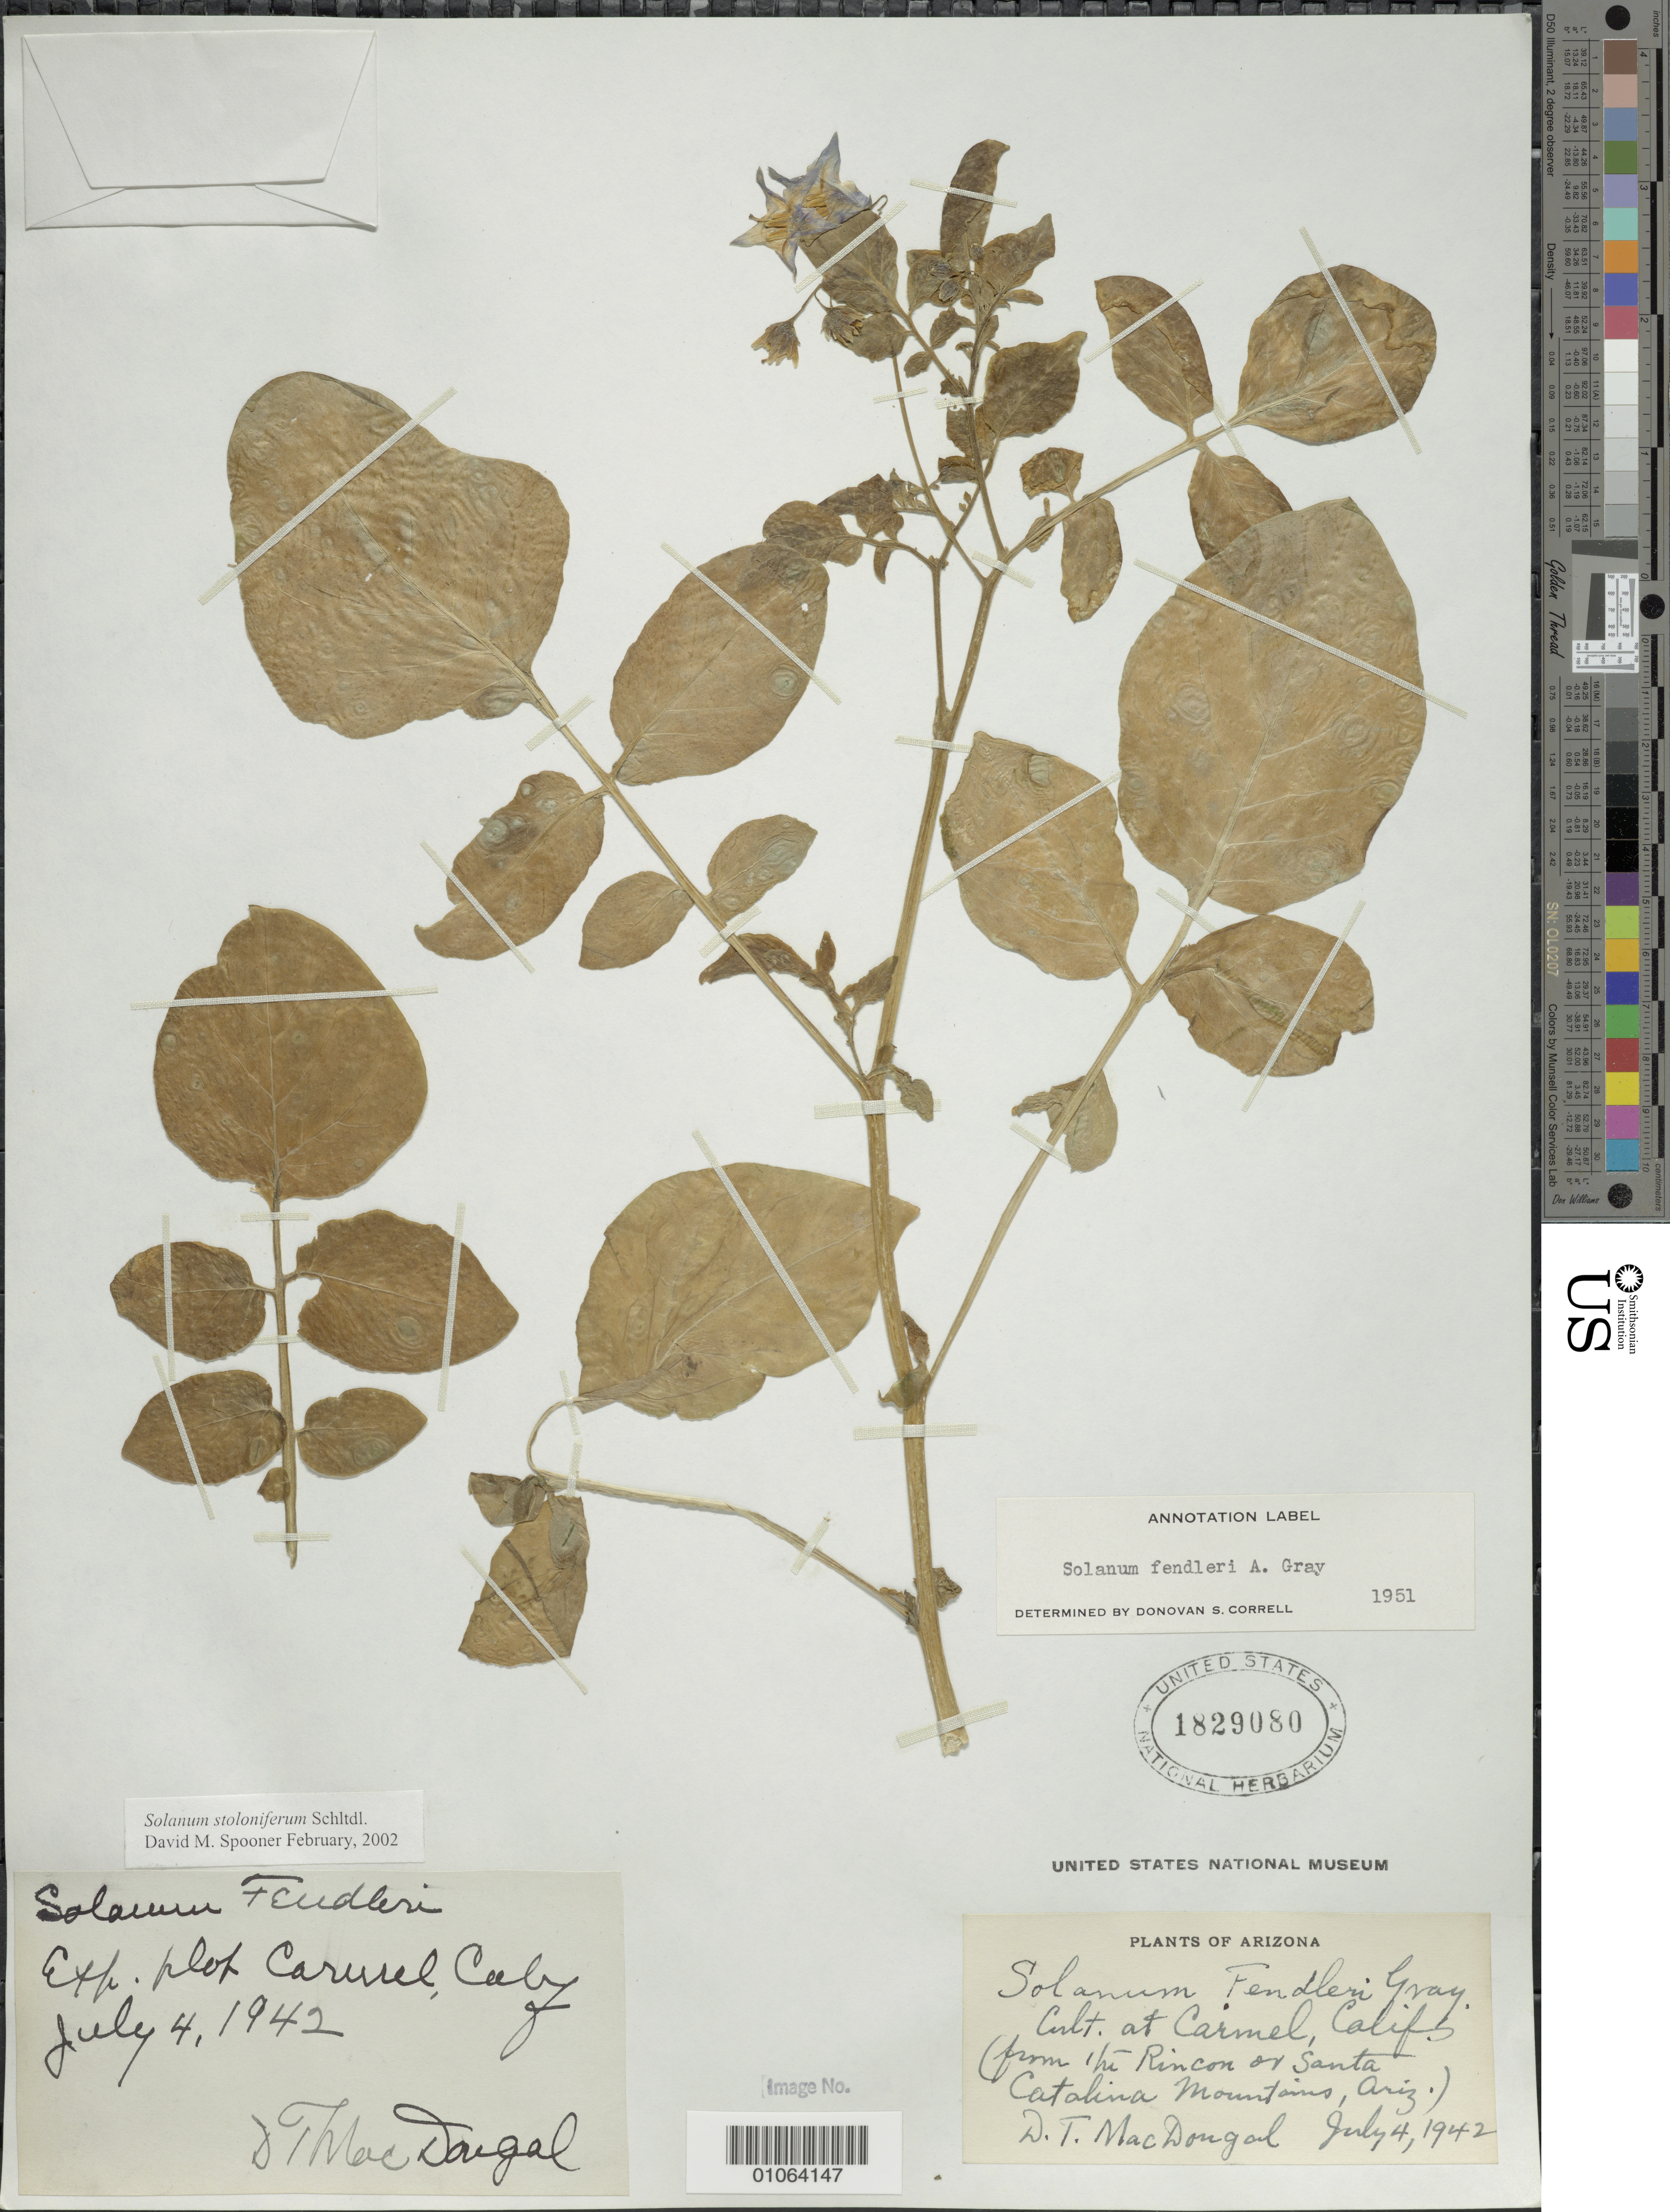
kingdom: Plantae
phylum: Tracheophyta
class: Magnoliopsida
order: Solanales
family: Solanaceae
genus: Solanum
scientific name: Solanum stoloniferum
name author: Schltdl.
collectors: D. T. MacDougal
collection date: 1942-07-04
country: United States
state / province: California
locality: Cult. at Carmel.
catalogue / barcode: US 1829080